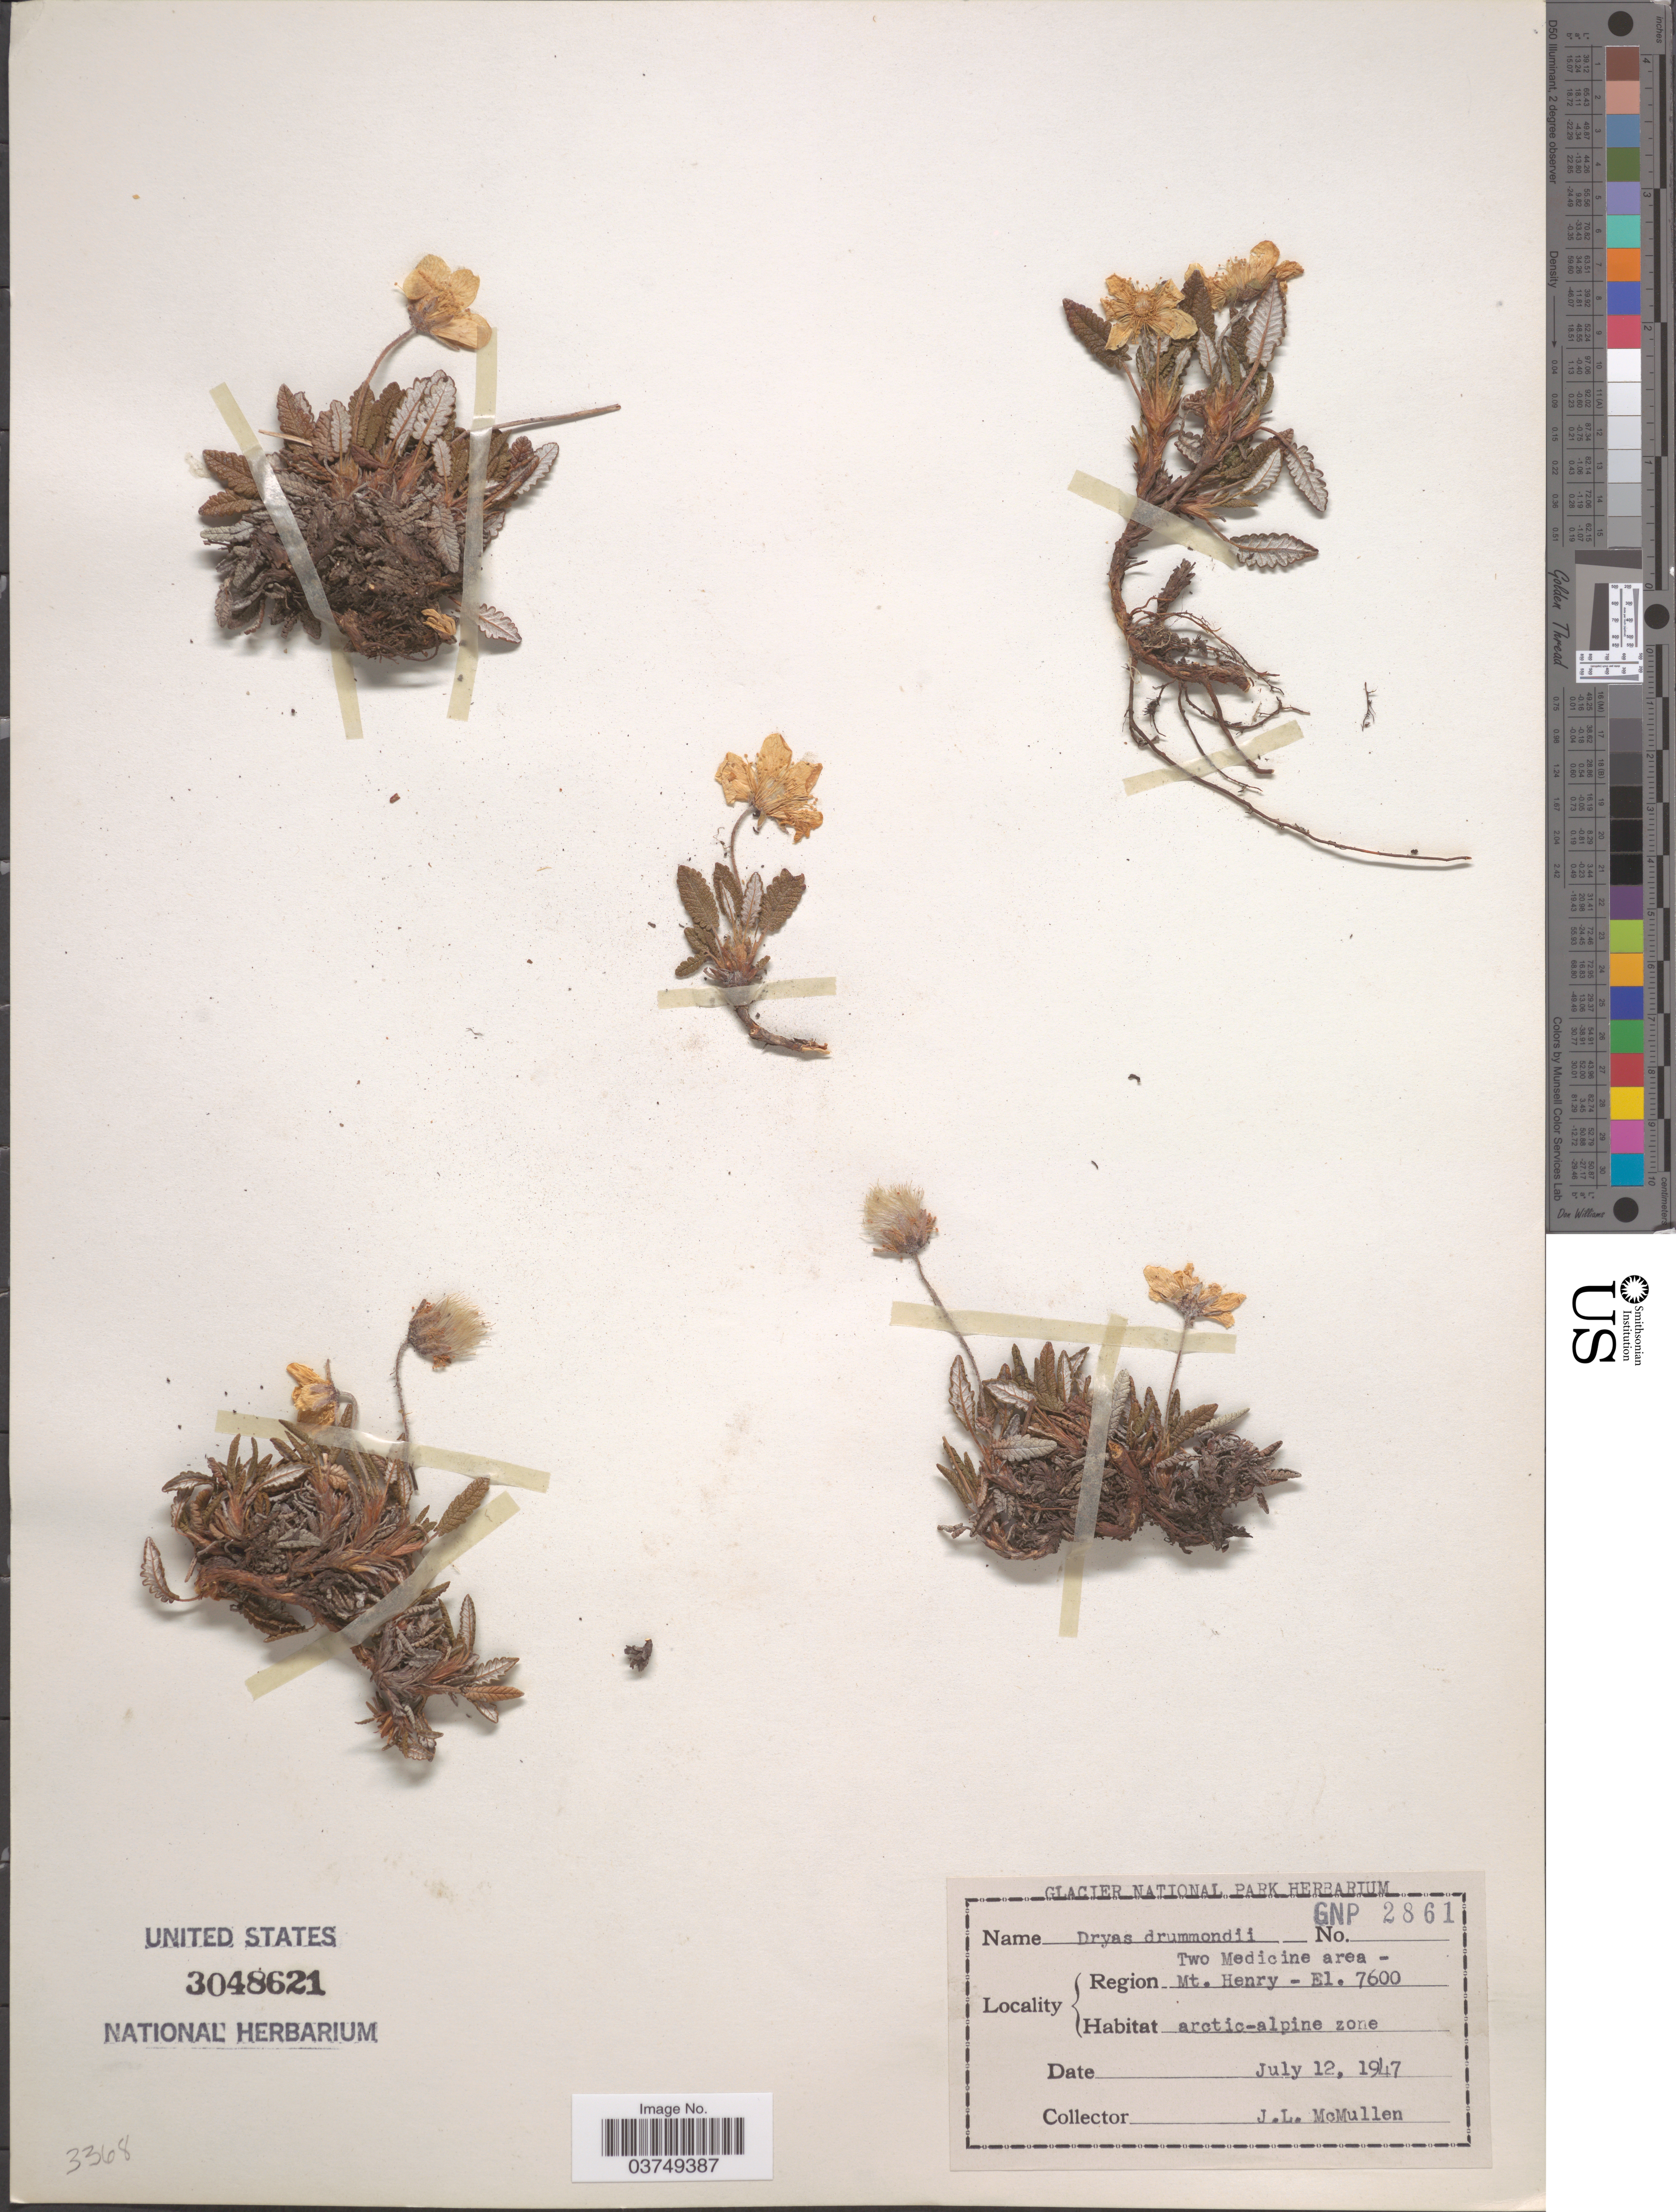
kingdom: Plantae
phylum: Tracheophyta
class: Magnoliopsida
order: Rosales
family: Rosaceae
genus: Dryas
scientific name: Dryas drummondii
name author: Hook. & Richardson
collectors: J. McMullen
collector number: GNP2861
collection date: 1947-07-12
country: United States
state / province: Montana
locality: Region Two Medicine area- Mt. Henry. Arctic-alpine zone.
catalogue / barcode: US 3048621